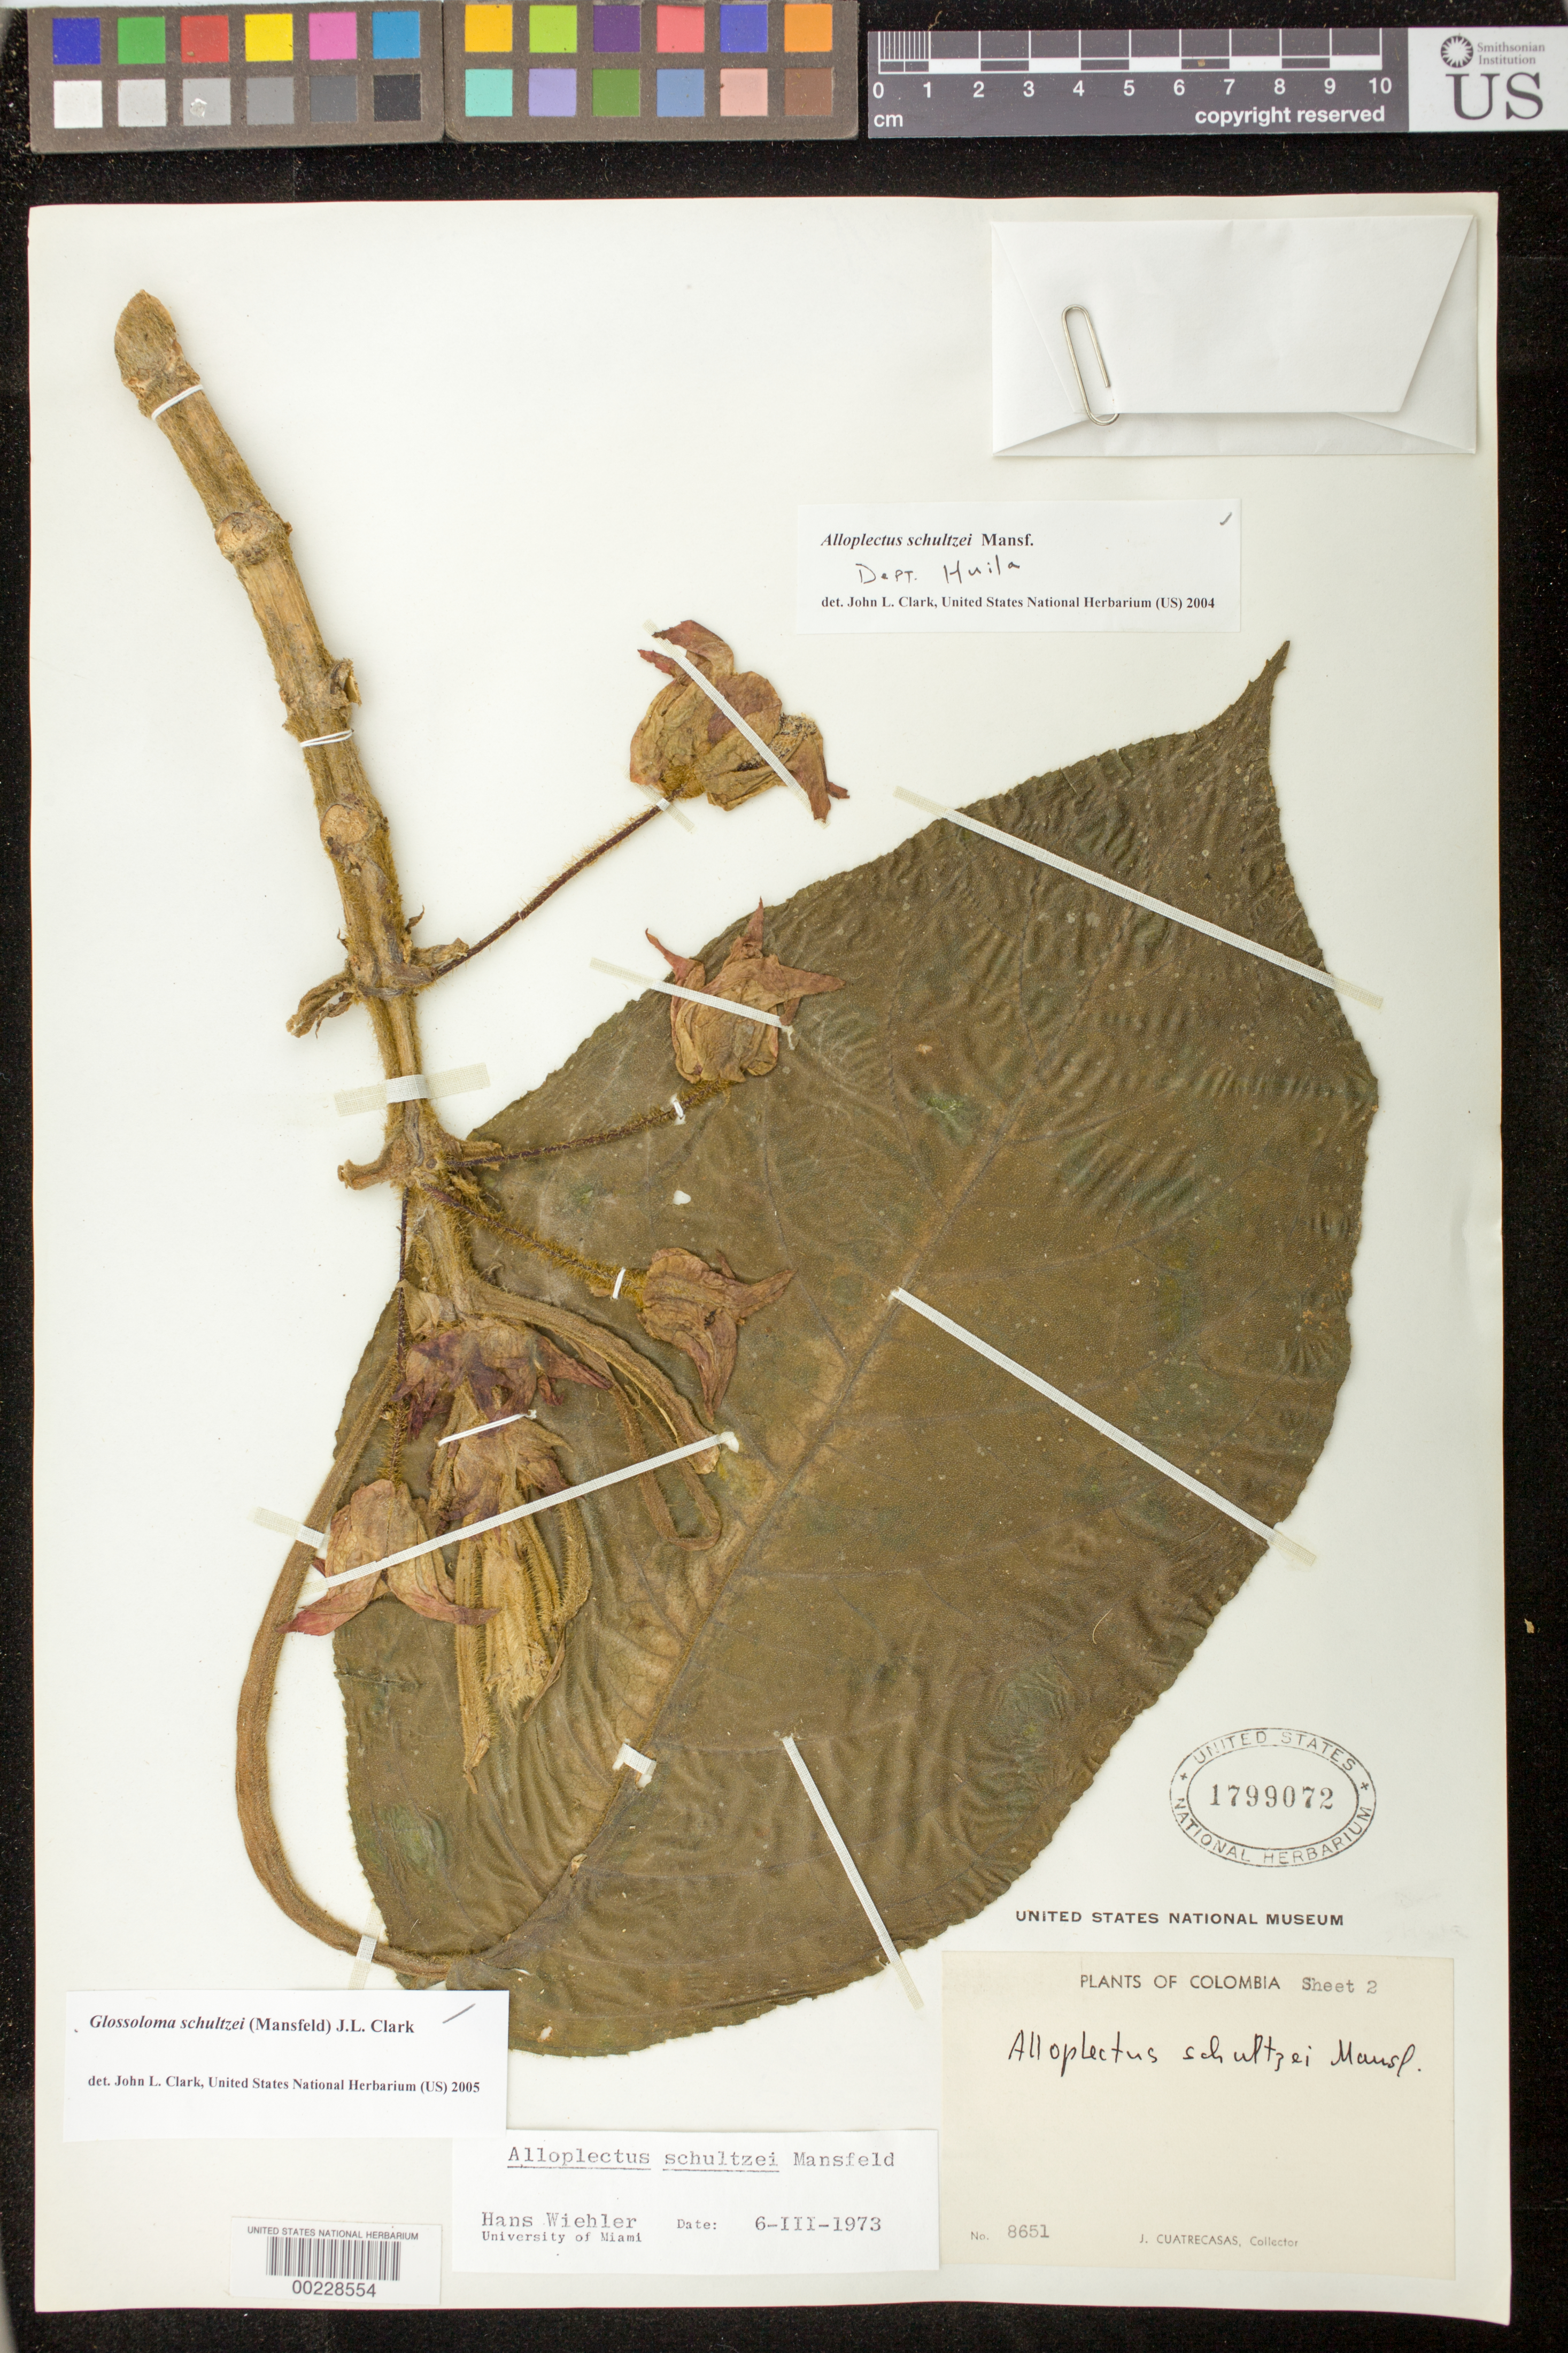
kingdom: Plantae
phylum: Tracheophyta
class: Magnoliopsida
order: Lamiales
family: Gesneriaceae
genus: Glossoloma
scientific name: Glossoloma schultzei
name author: (Mansf.) J.L. Clark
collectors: J. Cuatrecasas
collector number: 8651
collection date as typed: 24 Mar 1940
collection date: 1940-03-24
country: Colombia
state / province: Huila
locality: Cordillera Oriental, vertiente occidental, abajo de Gabinete en la hondonada del Abra de San Andrés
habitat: Bosques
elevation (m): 1900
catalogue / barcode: US 1799072